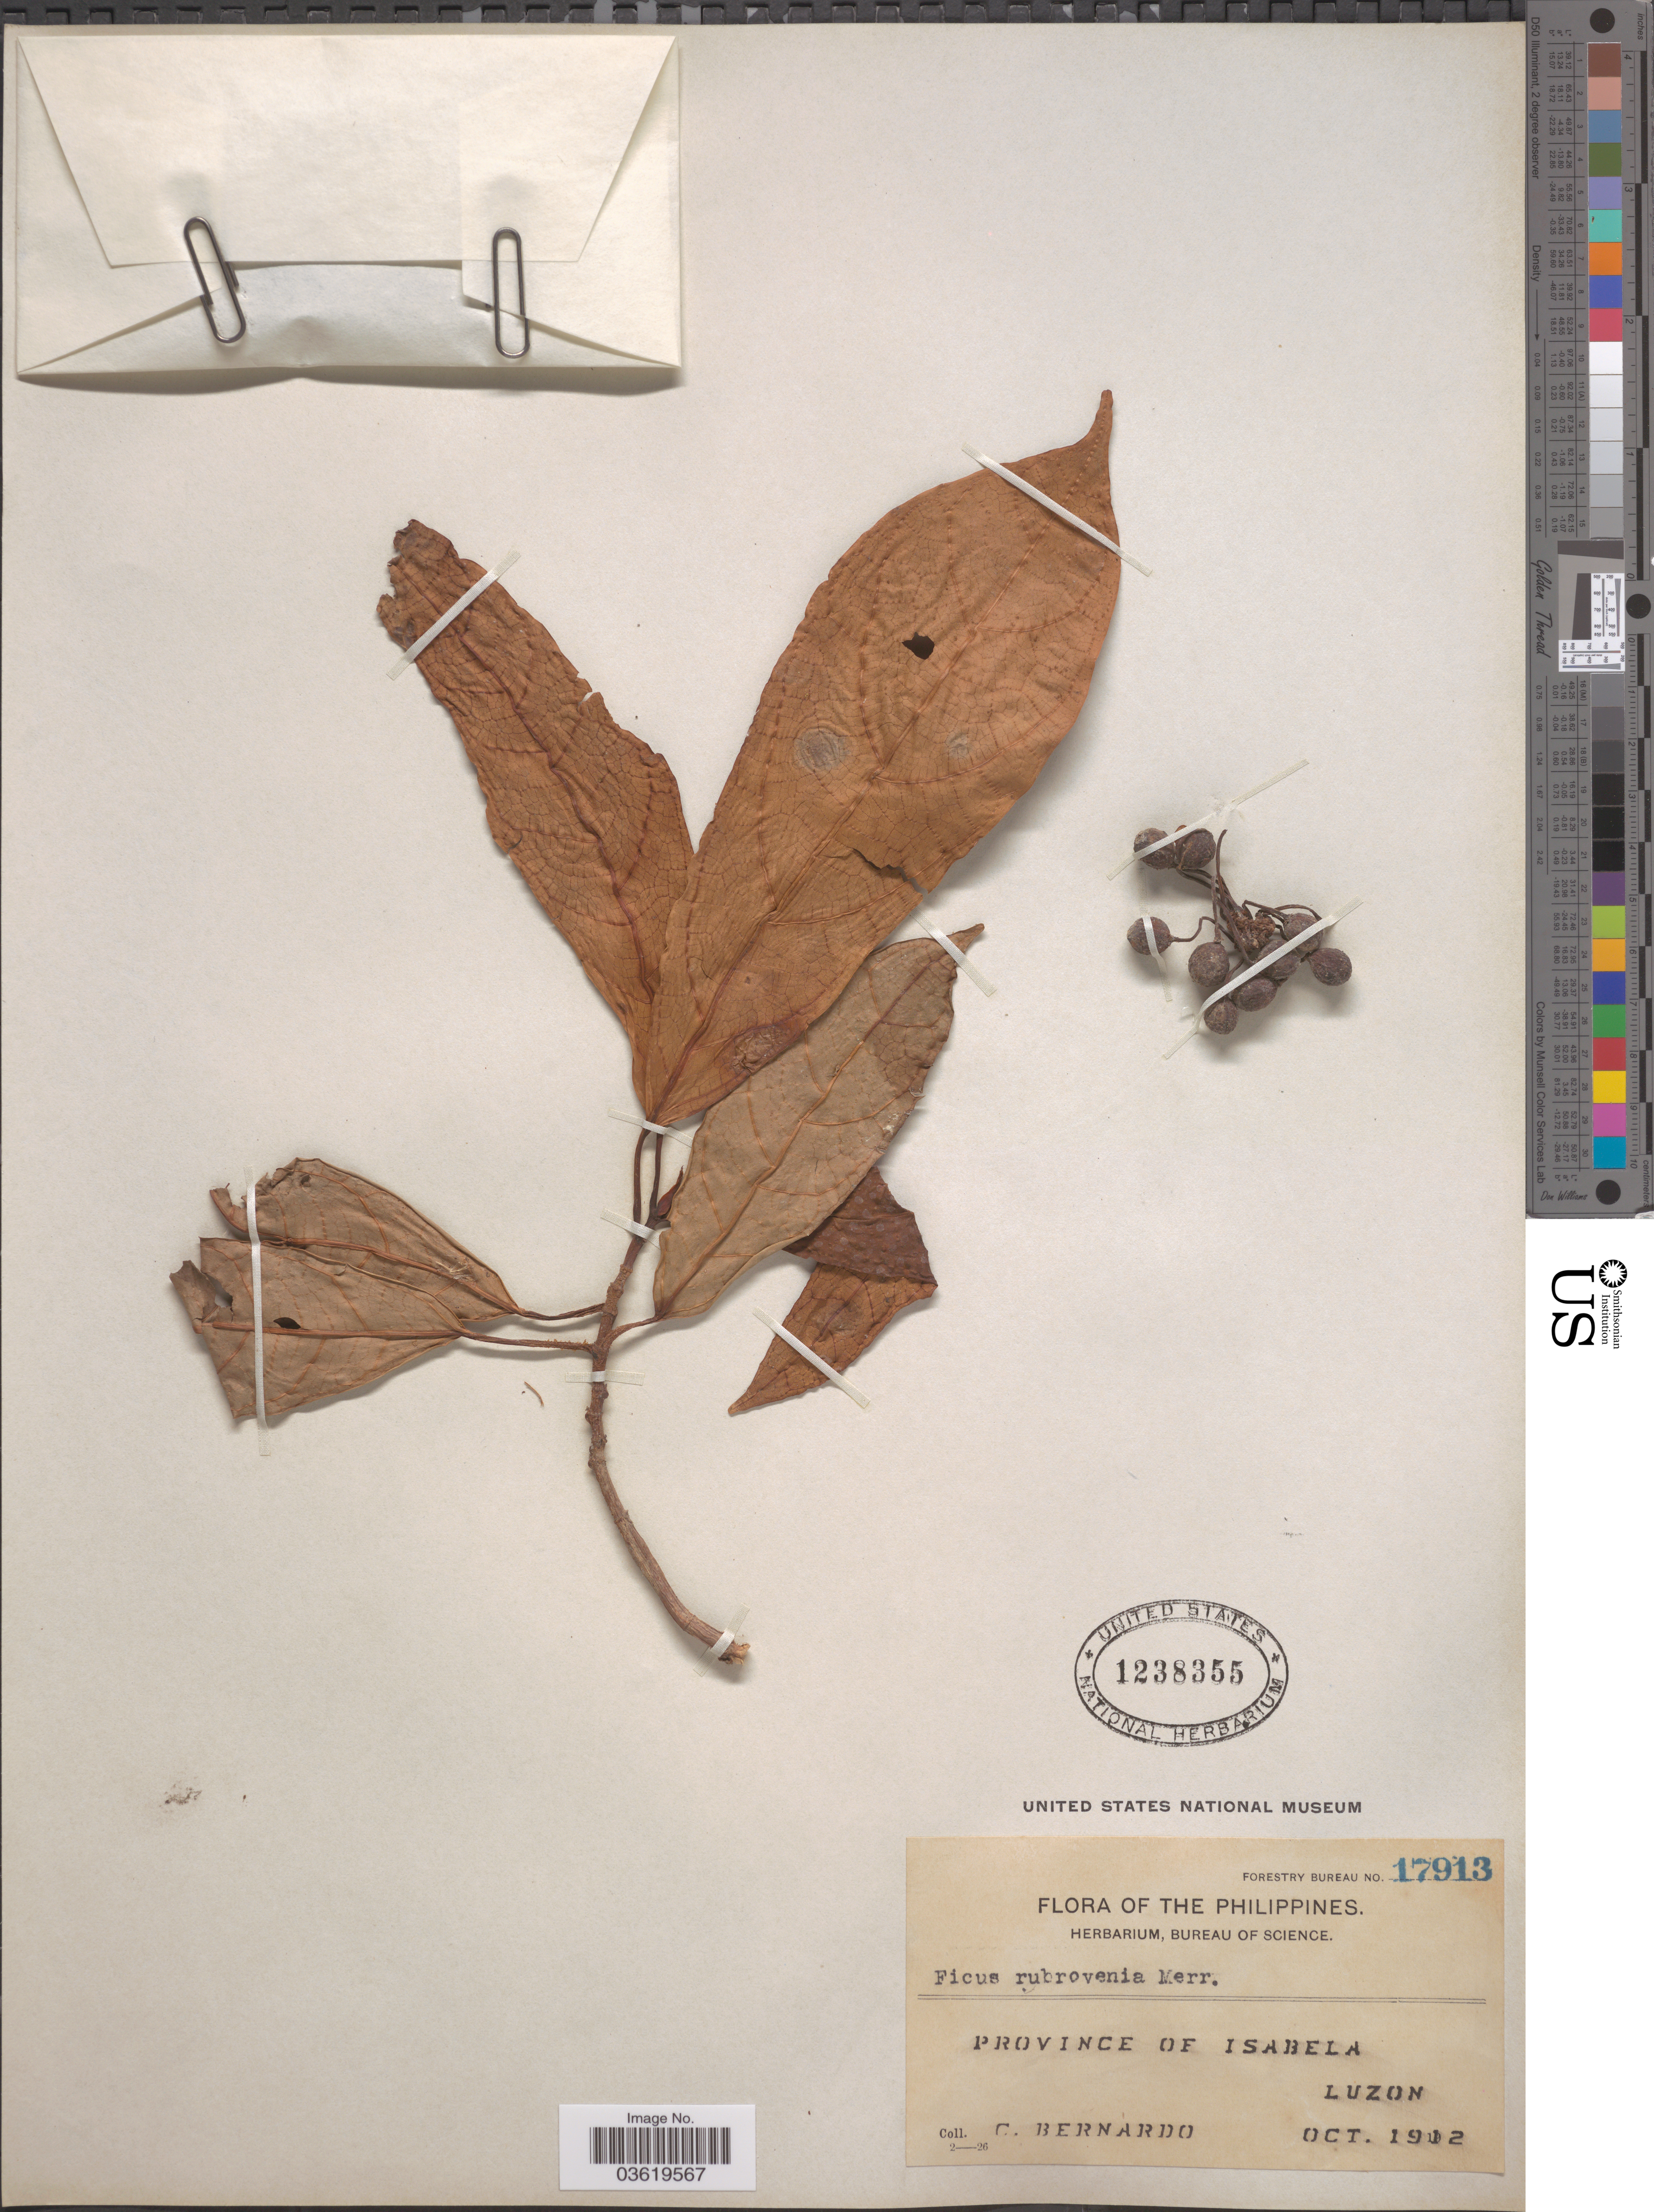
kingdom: Plantae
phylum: Tracheophyta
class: Magnoliopsida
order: Rosales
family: Moraceae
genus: Ficus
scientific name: Ficus repandifolia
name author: Elmer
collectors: C. Bernardo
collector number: Forestry Bureau 17913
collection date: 1912-10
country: Philippines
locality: Province of Isabela. Luzon.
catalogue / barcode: US 1238355